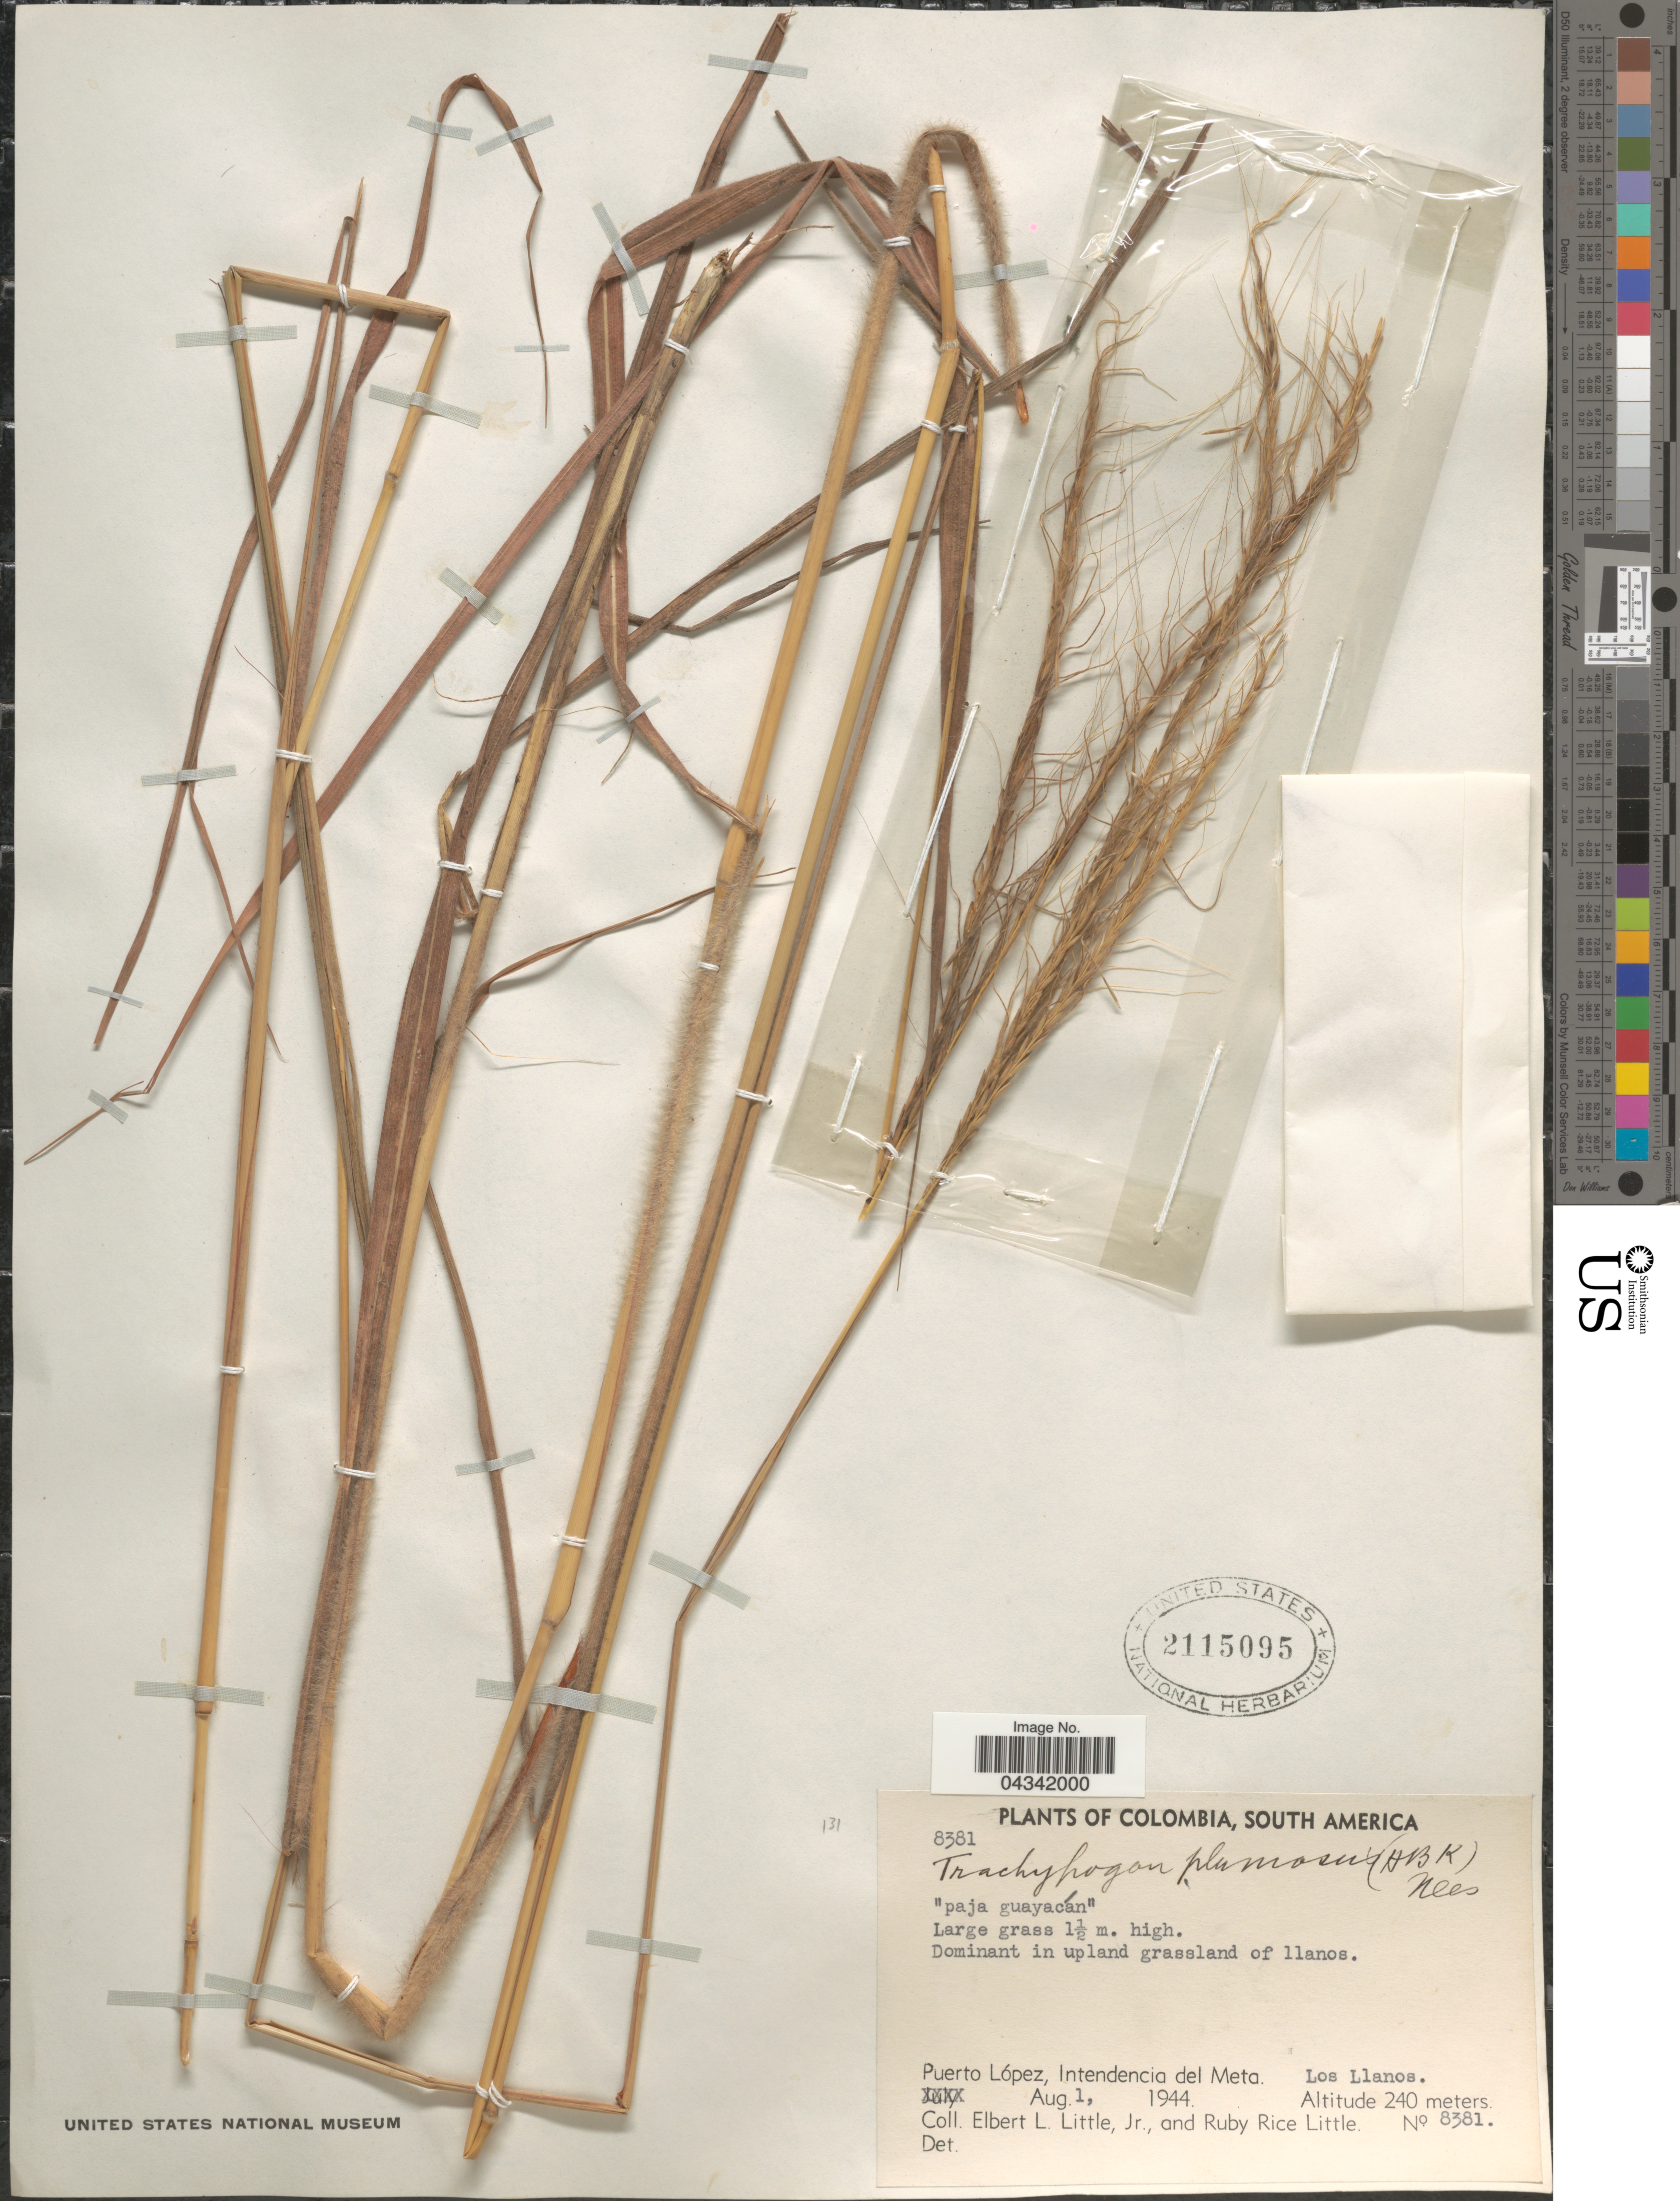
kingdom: Plantae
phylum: Tracheophyta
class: Liliopsida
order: Poales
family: Poaceae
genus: Trachypogon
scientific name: Trachypogon spicatus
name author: (L. f.) Kuntze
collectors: E. L. Little & R. R. Little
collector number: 8381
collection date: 1944-08-01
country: Colombia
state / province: Meta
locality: Dominant in upland grassland of llanos. Puerto López, Intendencia del Meta. Los Llanos.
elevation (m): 240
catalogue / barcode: US 2115095